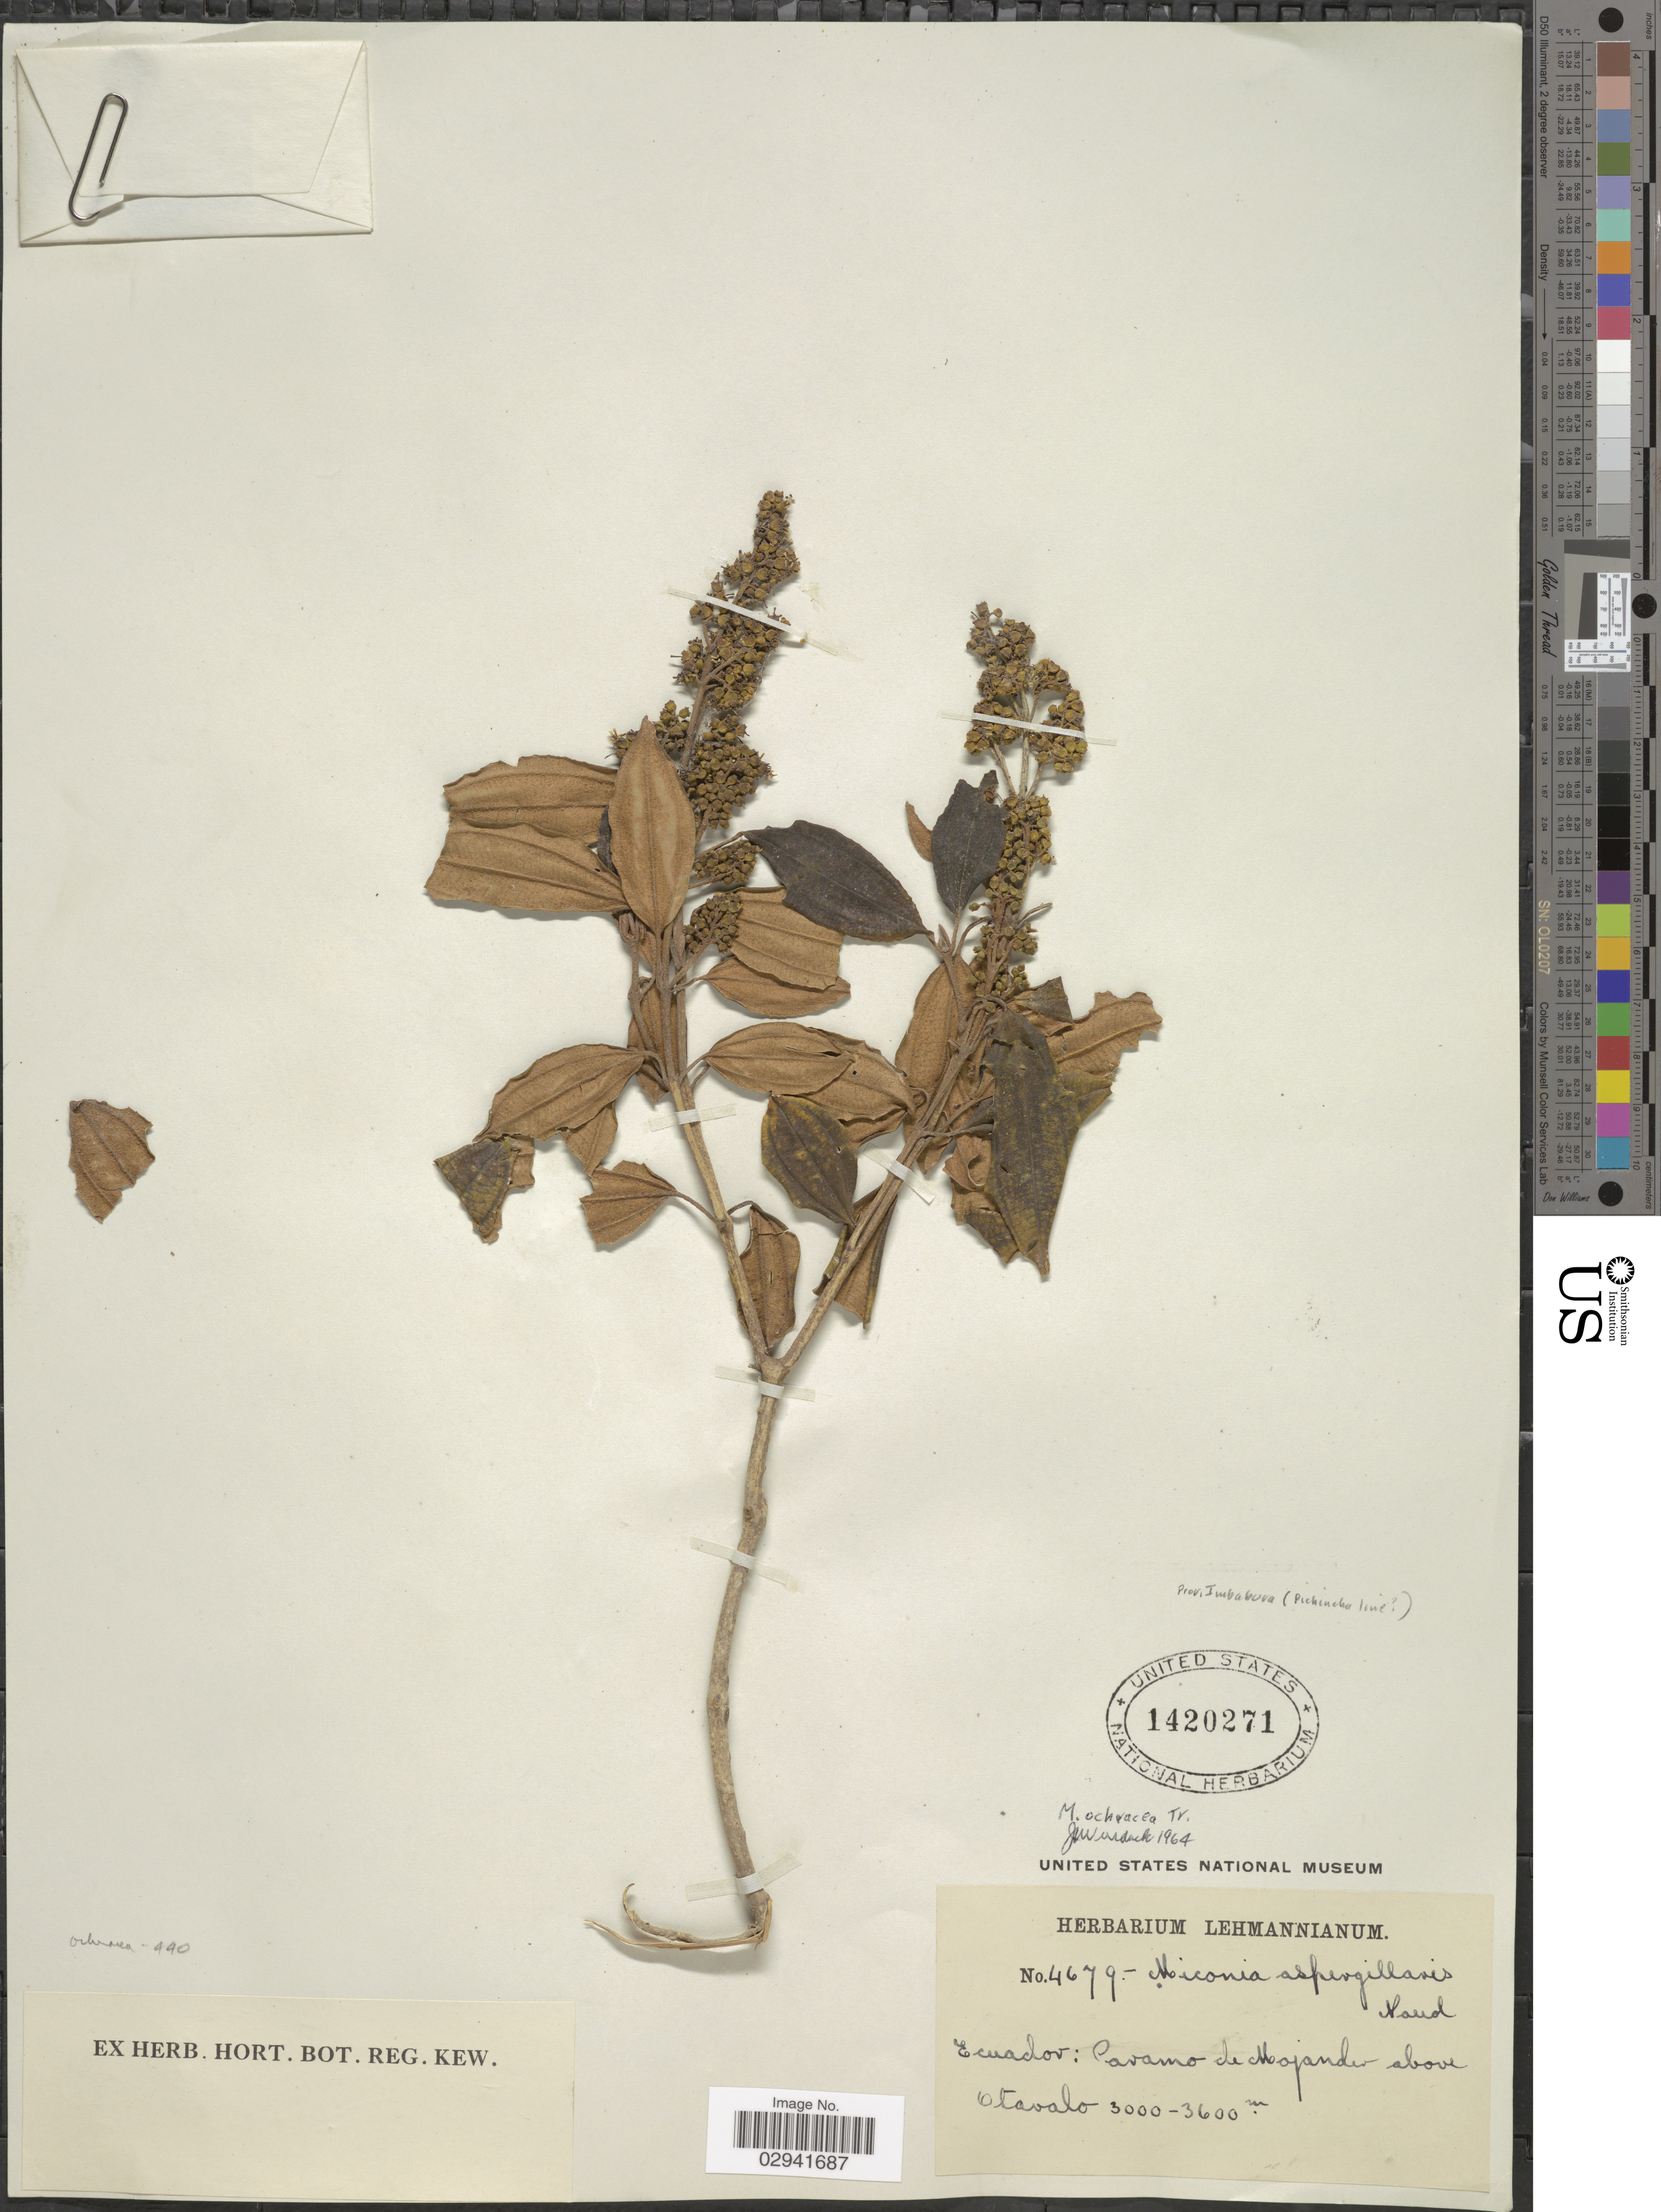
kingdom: Plantae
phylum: Tracheophyta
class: Magnoliopsida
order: Myrtales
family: Melastomataceae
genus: Miconia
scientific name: Miconia ochracea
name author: Triana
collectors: ex herb. Lehmannianum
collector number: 4679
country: Ecuador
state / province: Imbabura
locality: Prov. Imbabura (Pichincha line [unsure placement]). Paramo de Mojanda above Otavalo.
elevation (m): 3000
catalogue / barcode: US 1420271